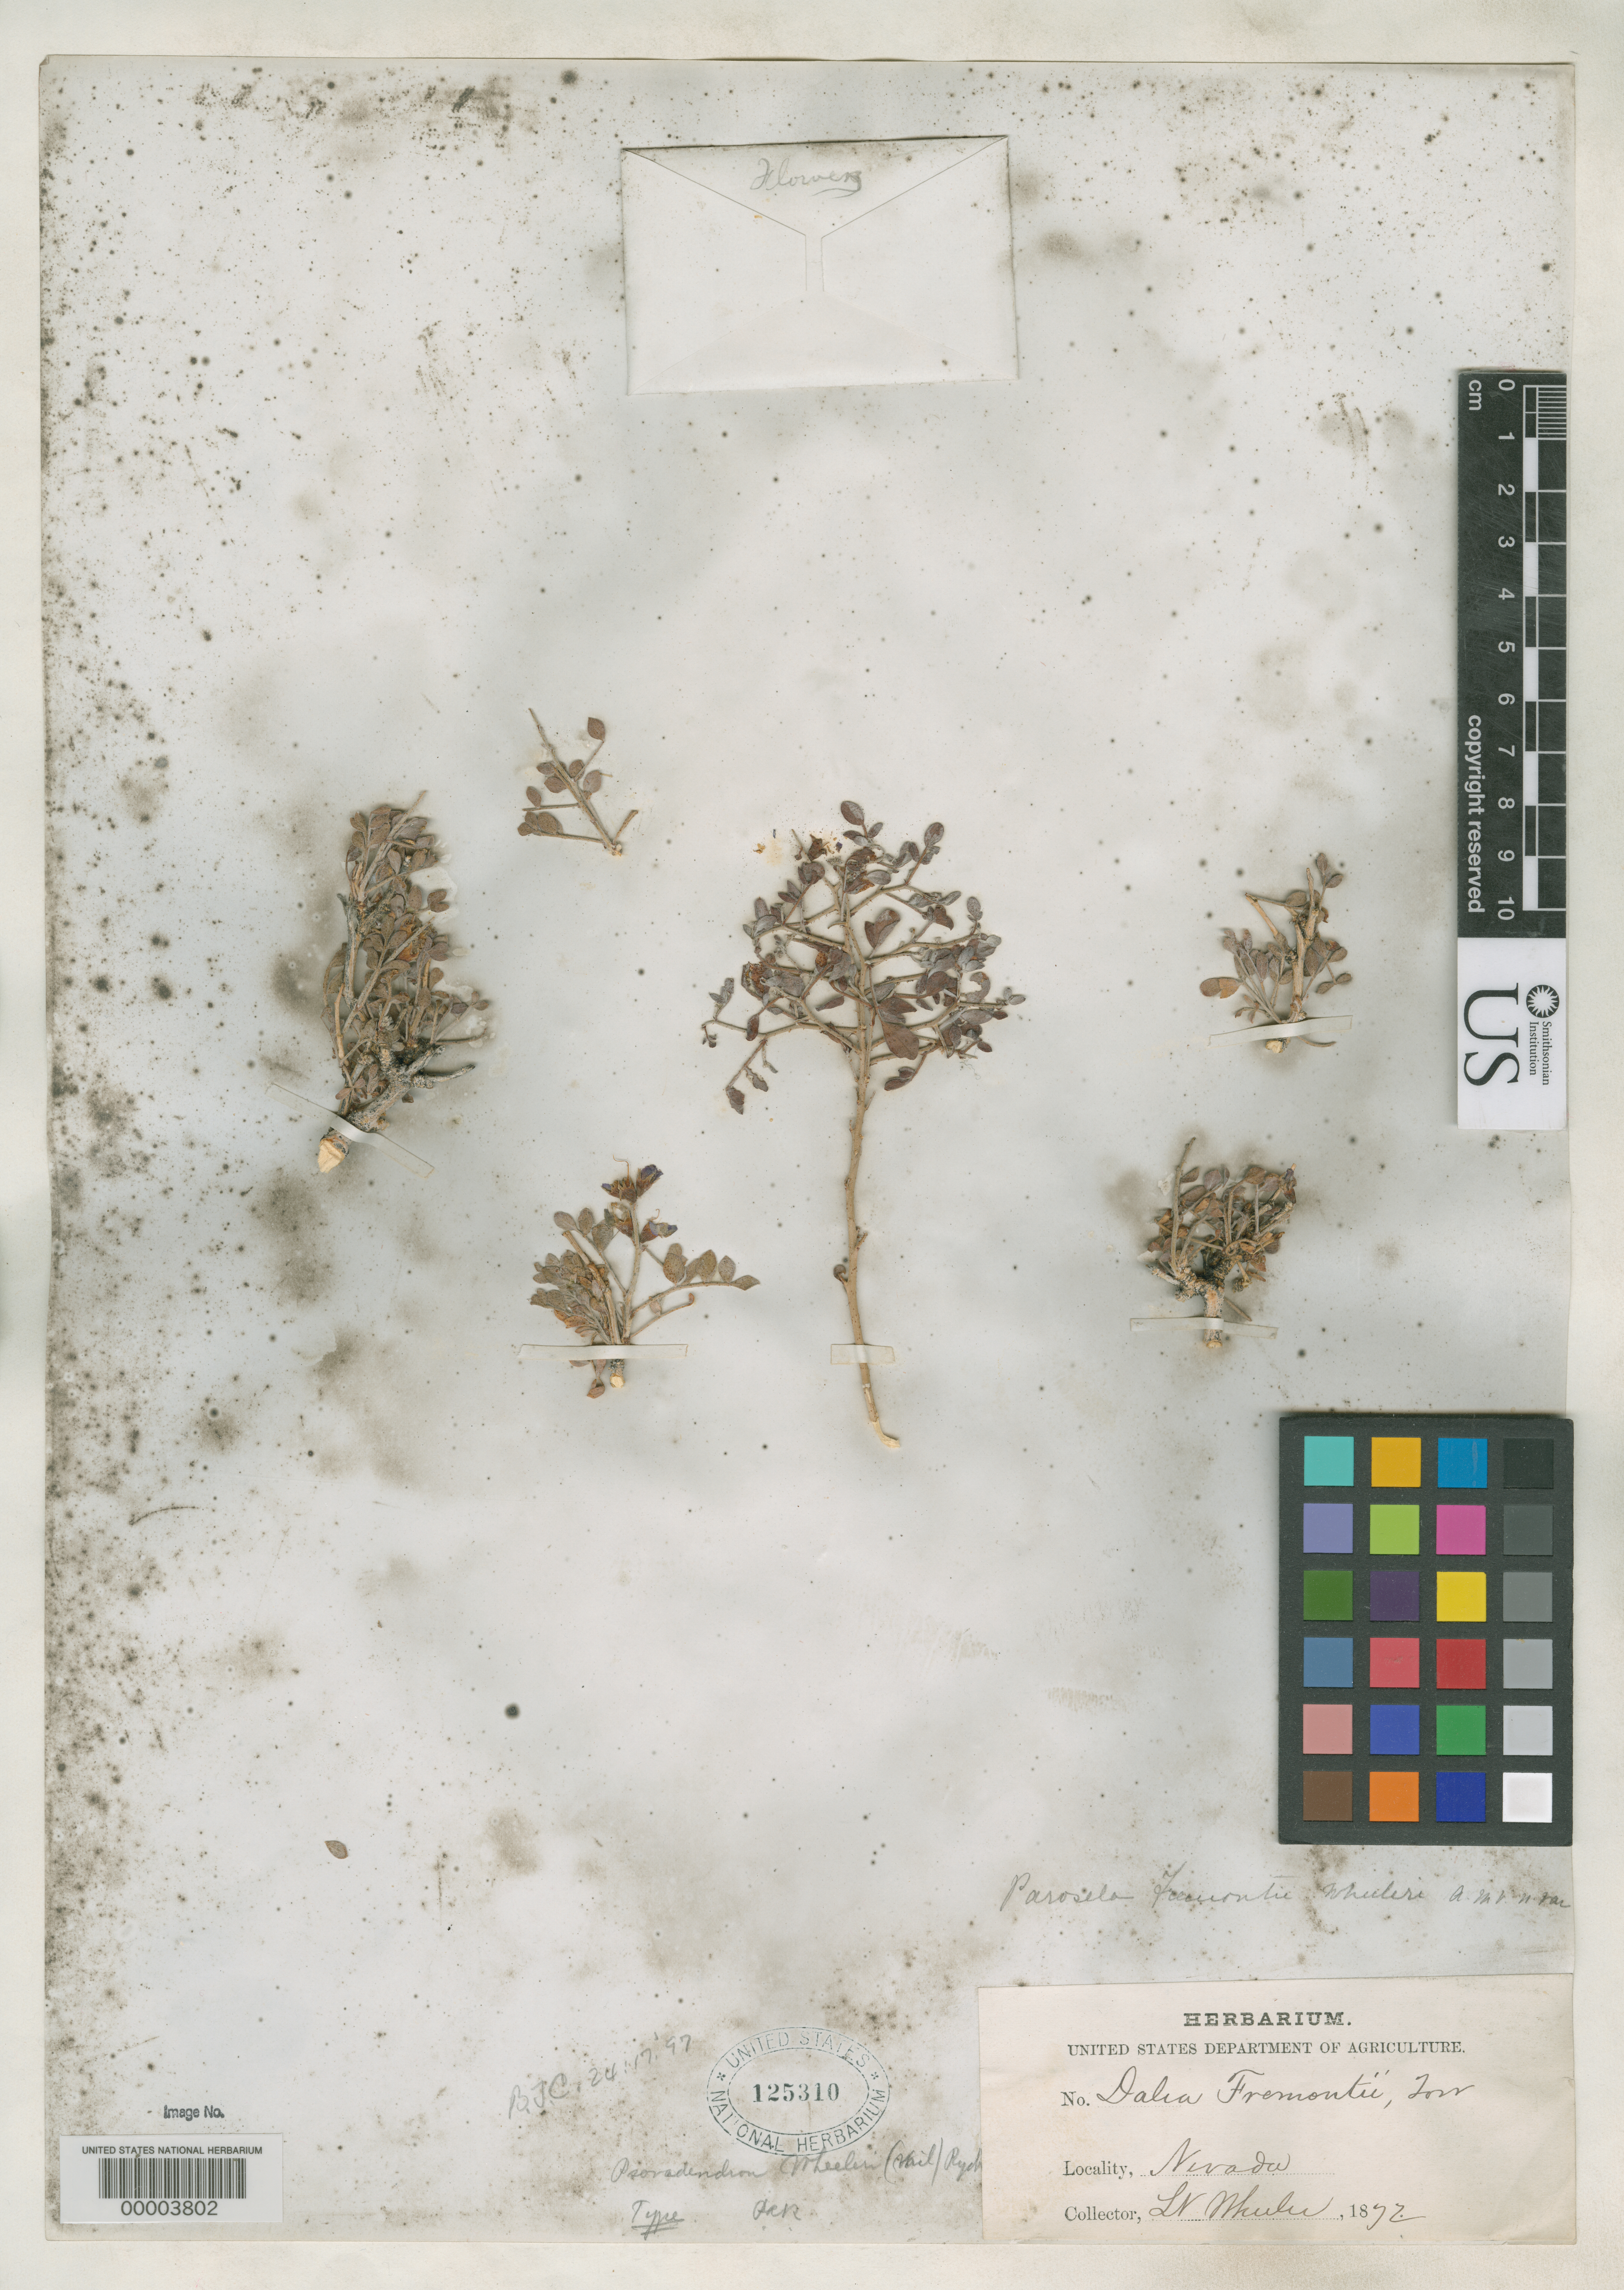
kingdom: Plantae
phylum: Tracheophyta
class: Magnoliopsida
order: Fabales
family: Fabaceae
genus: Parosela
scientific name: Parosela wheeleri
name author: Vail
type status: Isotype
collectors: Wheeler Survey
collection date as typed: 1872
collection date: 1872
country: United States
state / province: Nevada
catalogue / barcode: US 125310